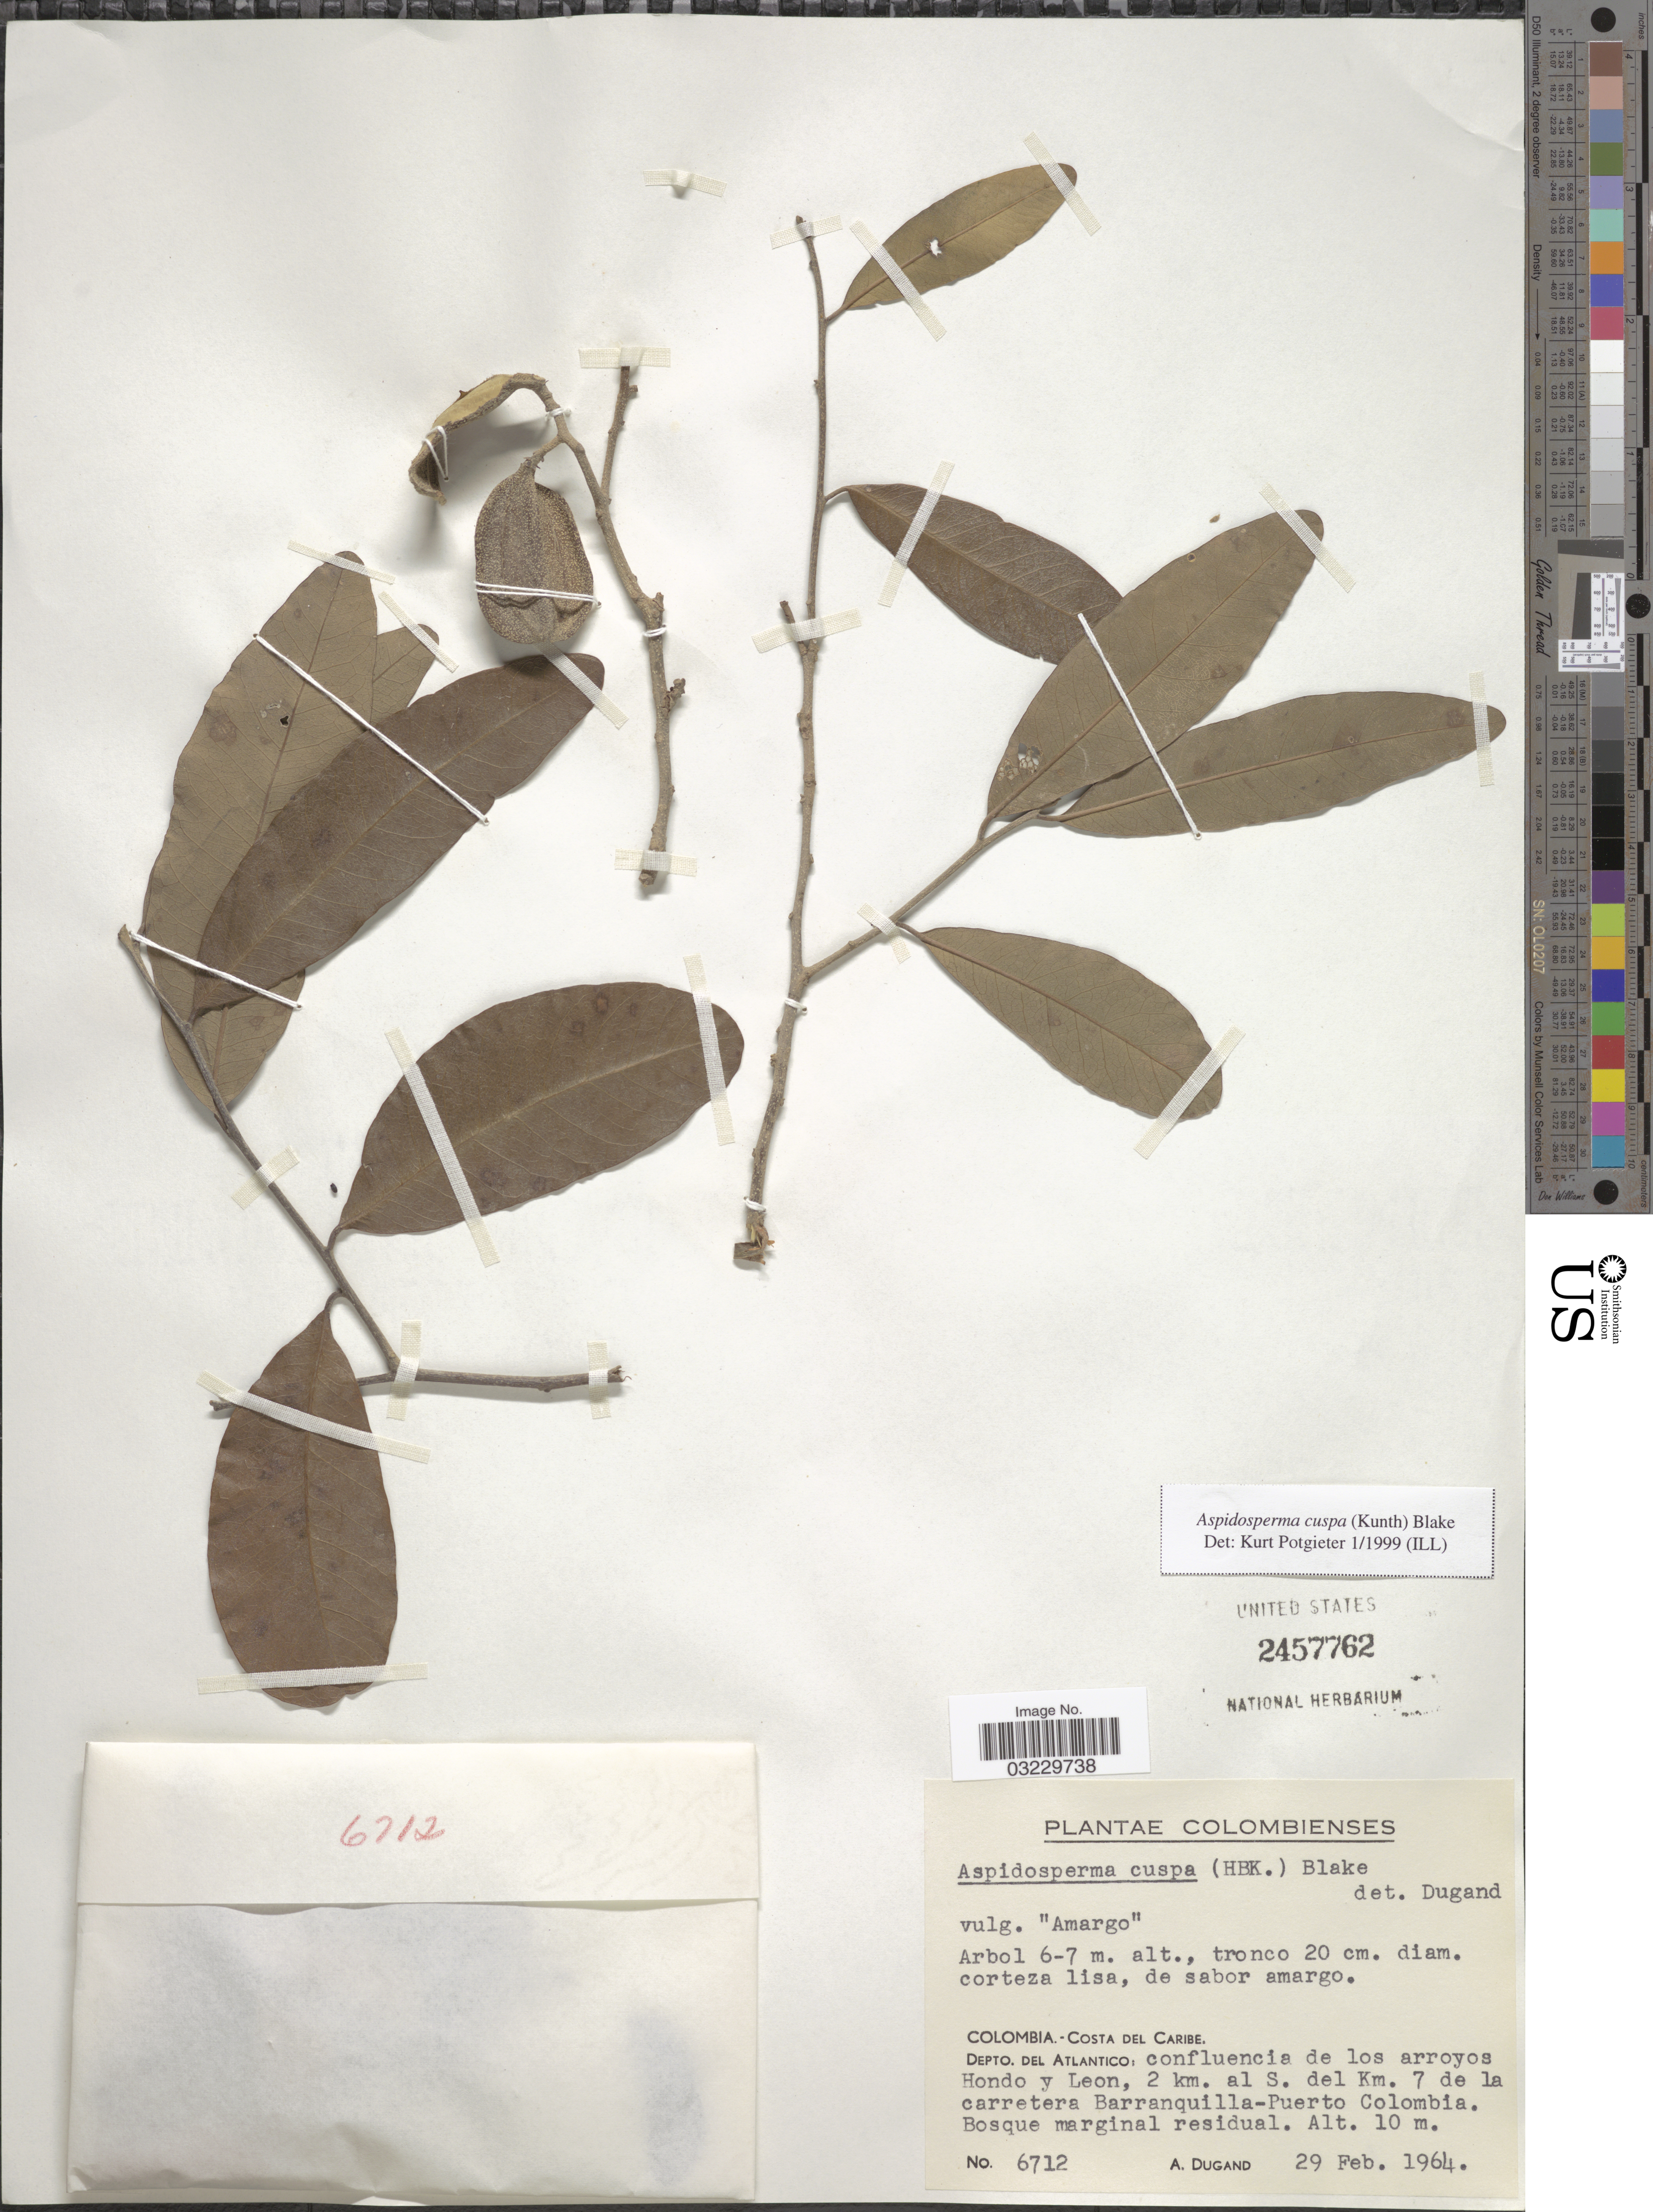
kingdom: Plantae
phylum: Tracheophyta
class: Magnoliopsida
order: Gentianales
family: Apocynaceae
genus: Aspidosperma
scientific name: Aspidosperma cuspa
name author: (Kunth) S.F. Blake ex Pittier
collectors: A. Dugand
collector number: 6712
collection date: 1964-02-29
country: Colombia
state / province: Atlántico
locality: Costa del Caribe. Depto. del Atlantico: confluencia de los arroyos Hondo y Leon, 2 km. al S. del Km. 7 de la carretera Barranquilla-Puerto Colombia.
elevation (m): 10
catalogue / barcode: US 2457762